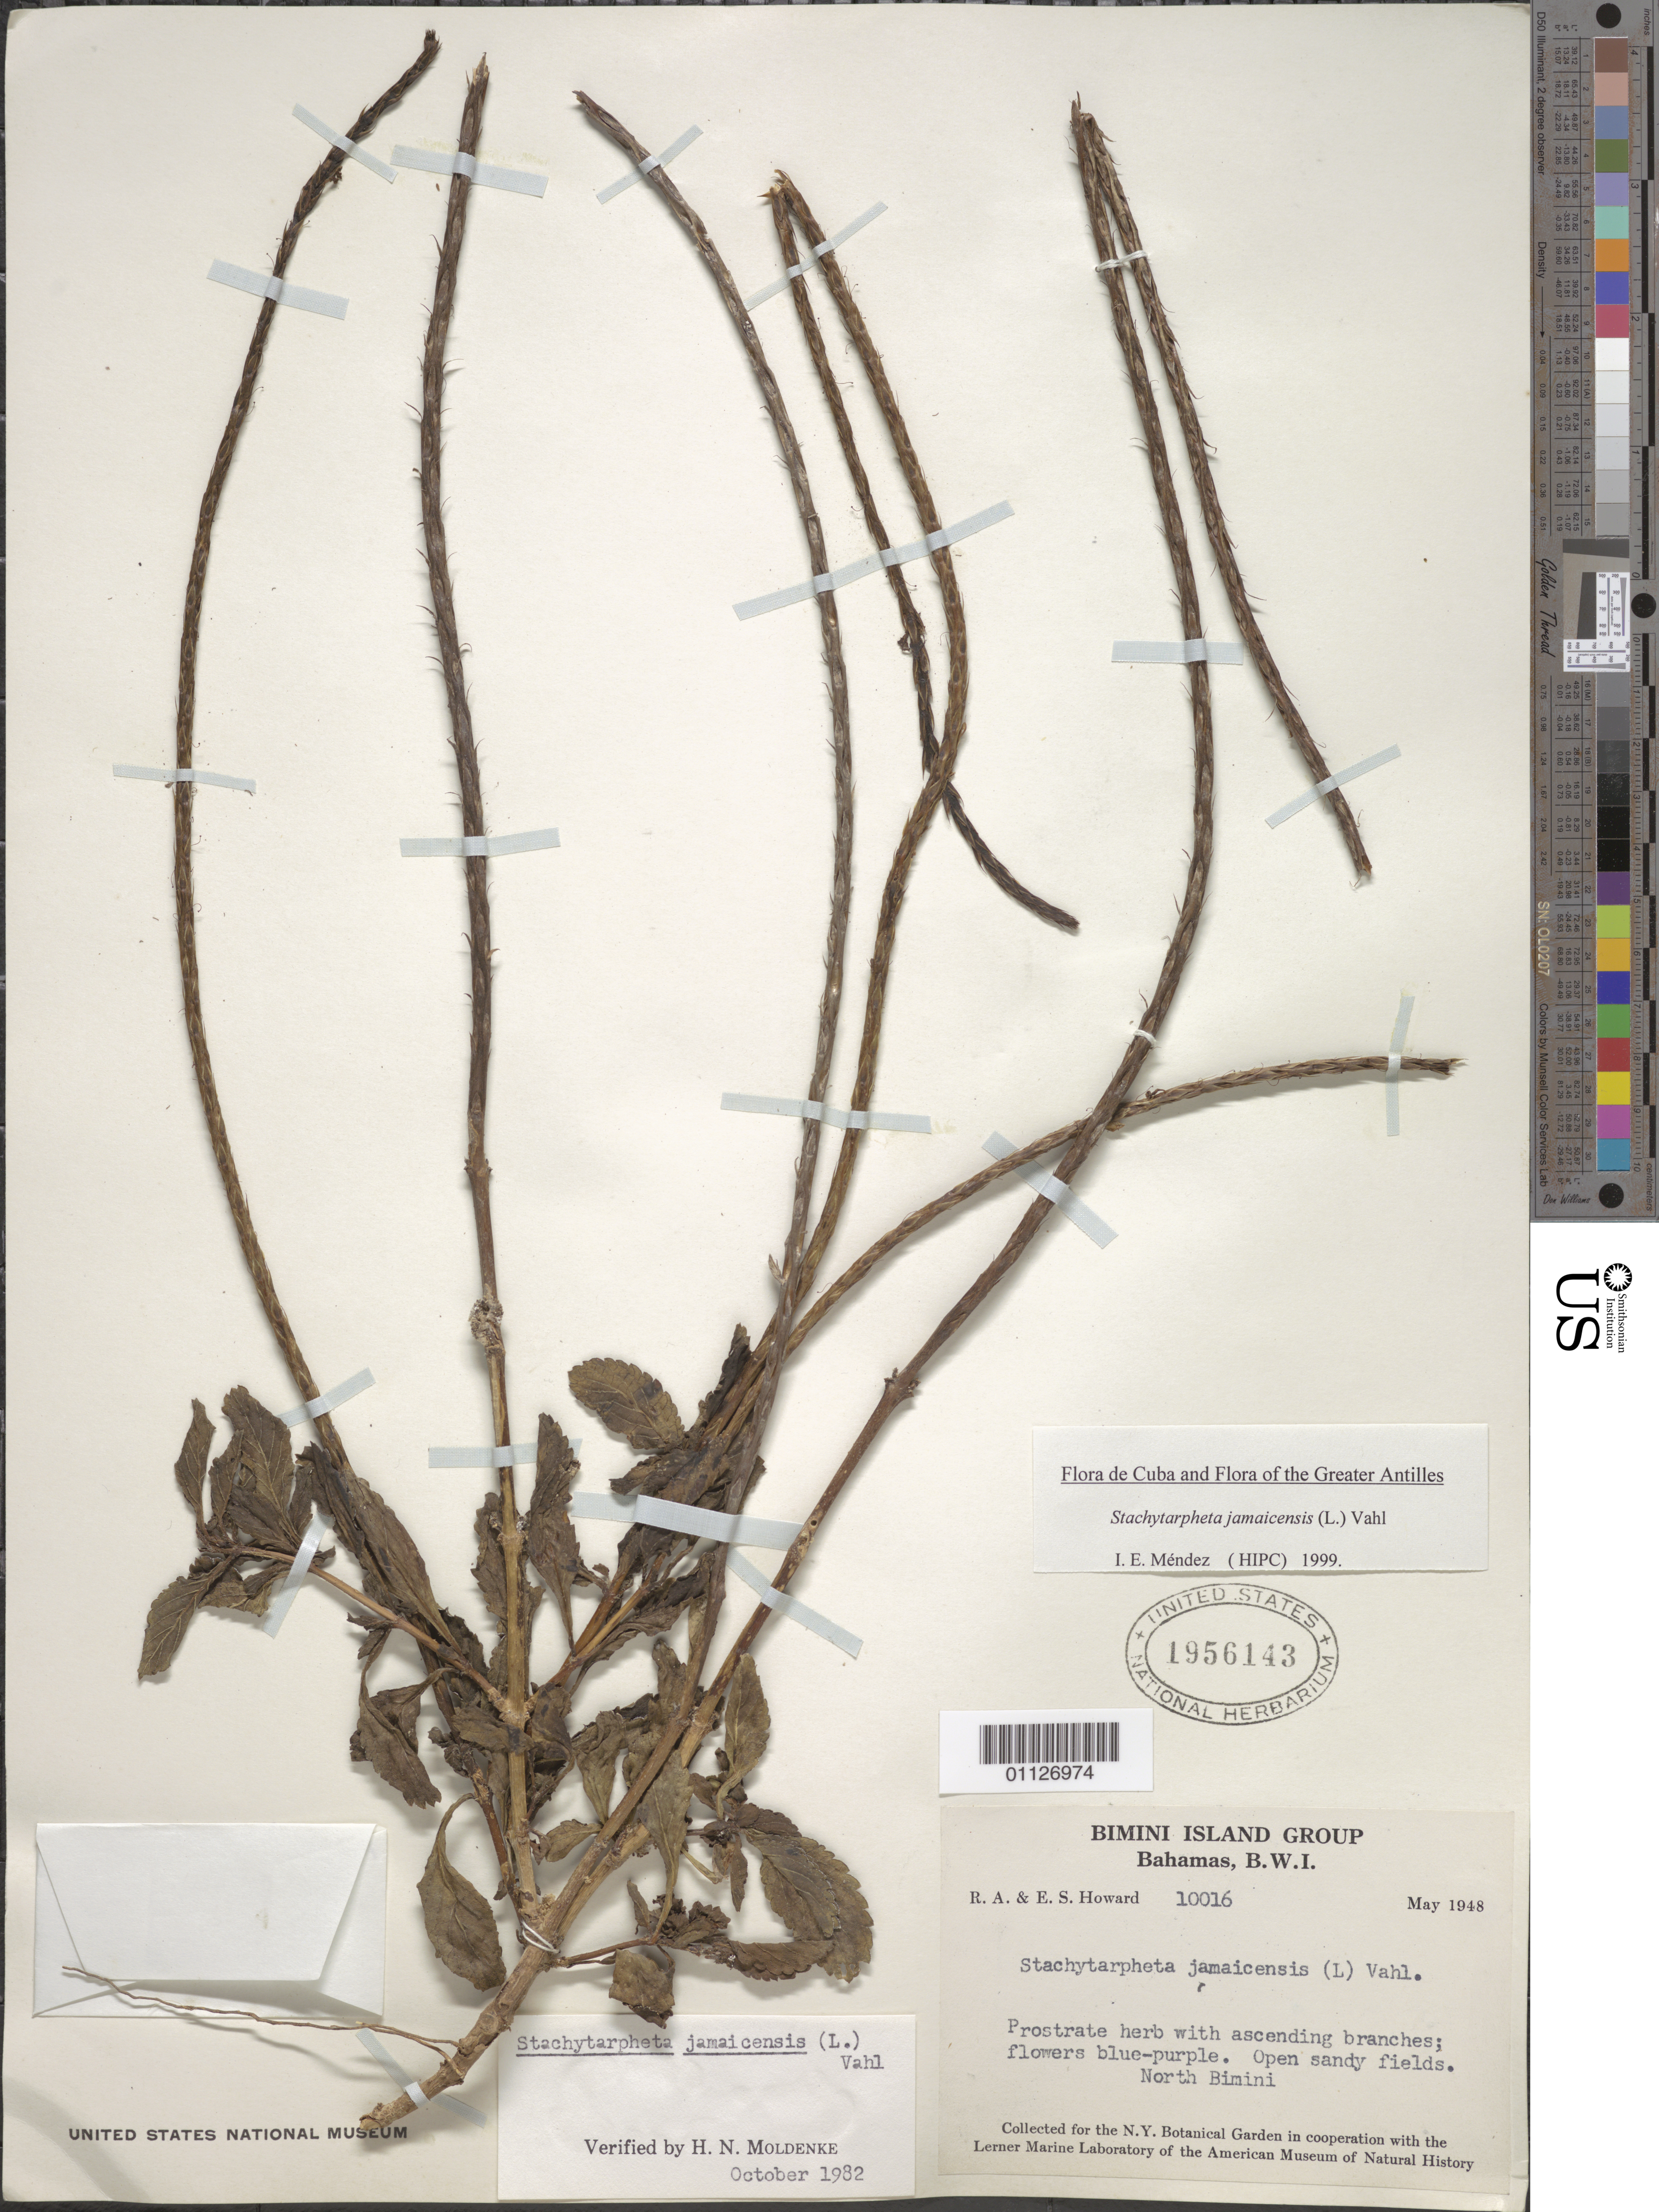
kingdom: Plantae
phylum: Tracheophyta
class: Magnoliopsida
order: Lamiales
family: Verbenaceae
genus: Stachytarpheta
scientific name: Stachytarpheta jamaicensis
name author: (L.) Vahl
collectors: R. A. Howard & E. S. Howard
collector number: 10016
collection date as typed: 01 May 1948 to 31 May 1948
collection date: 1948-05-01/1948-05-31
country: Bahamas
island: North Bimini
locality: Open sandy fields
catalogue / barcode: US 2956243